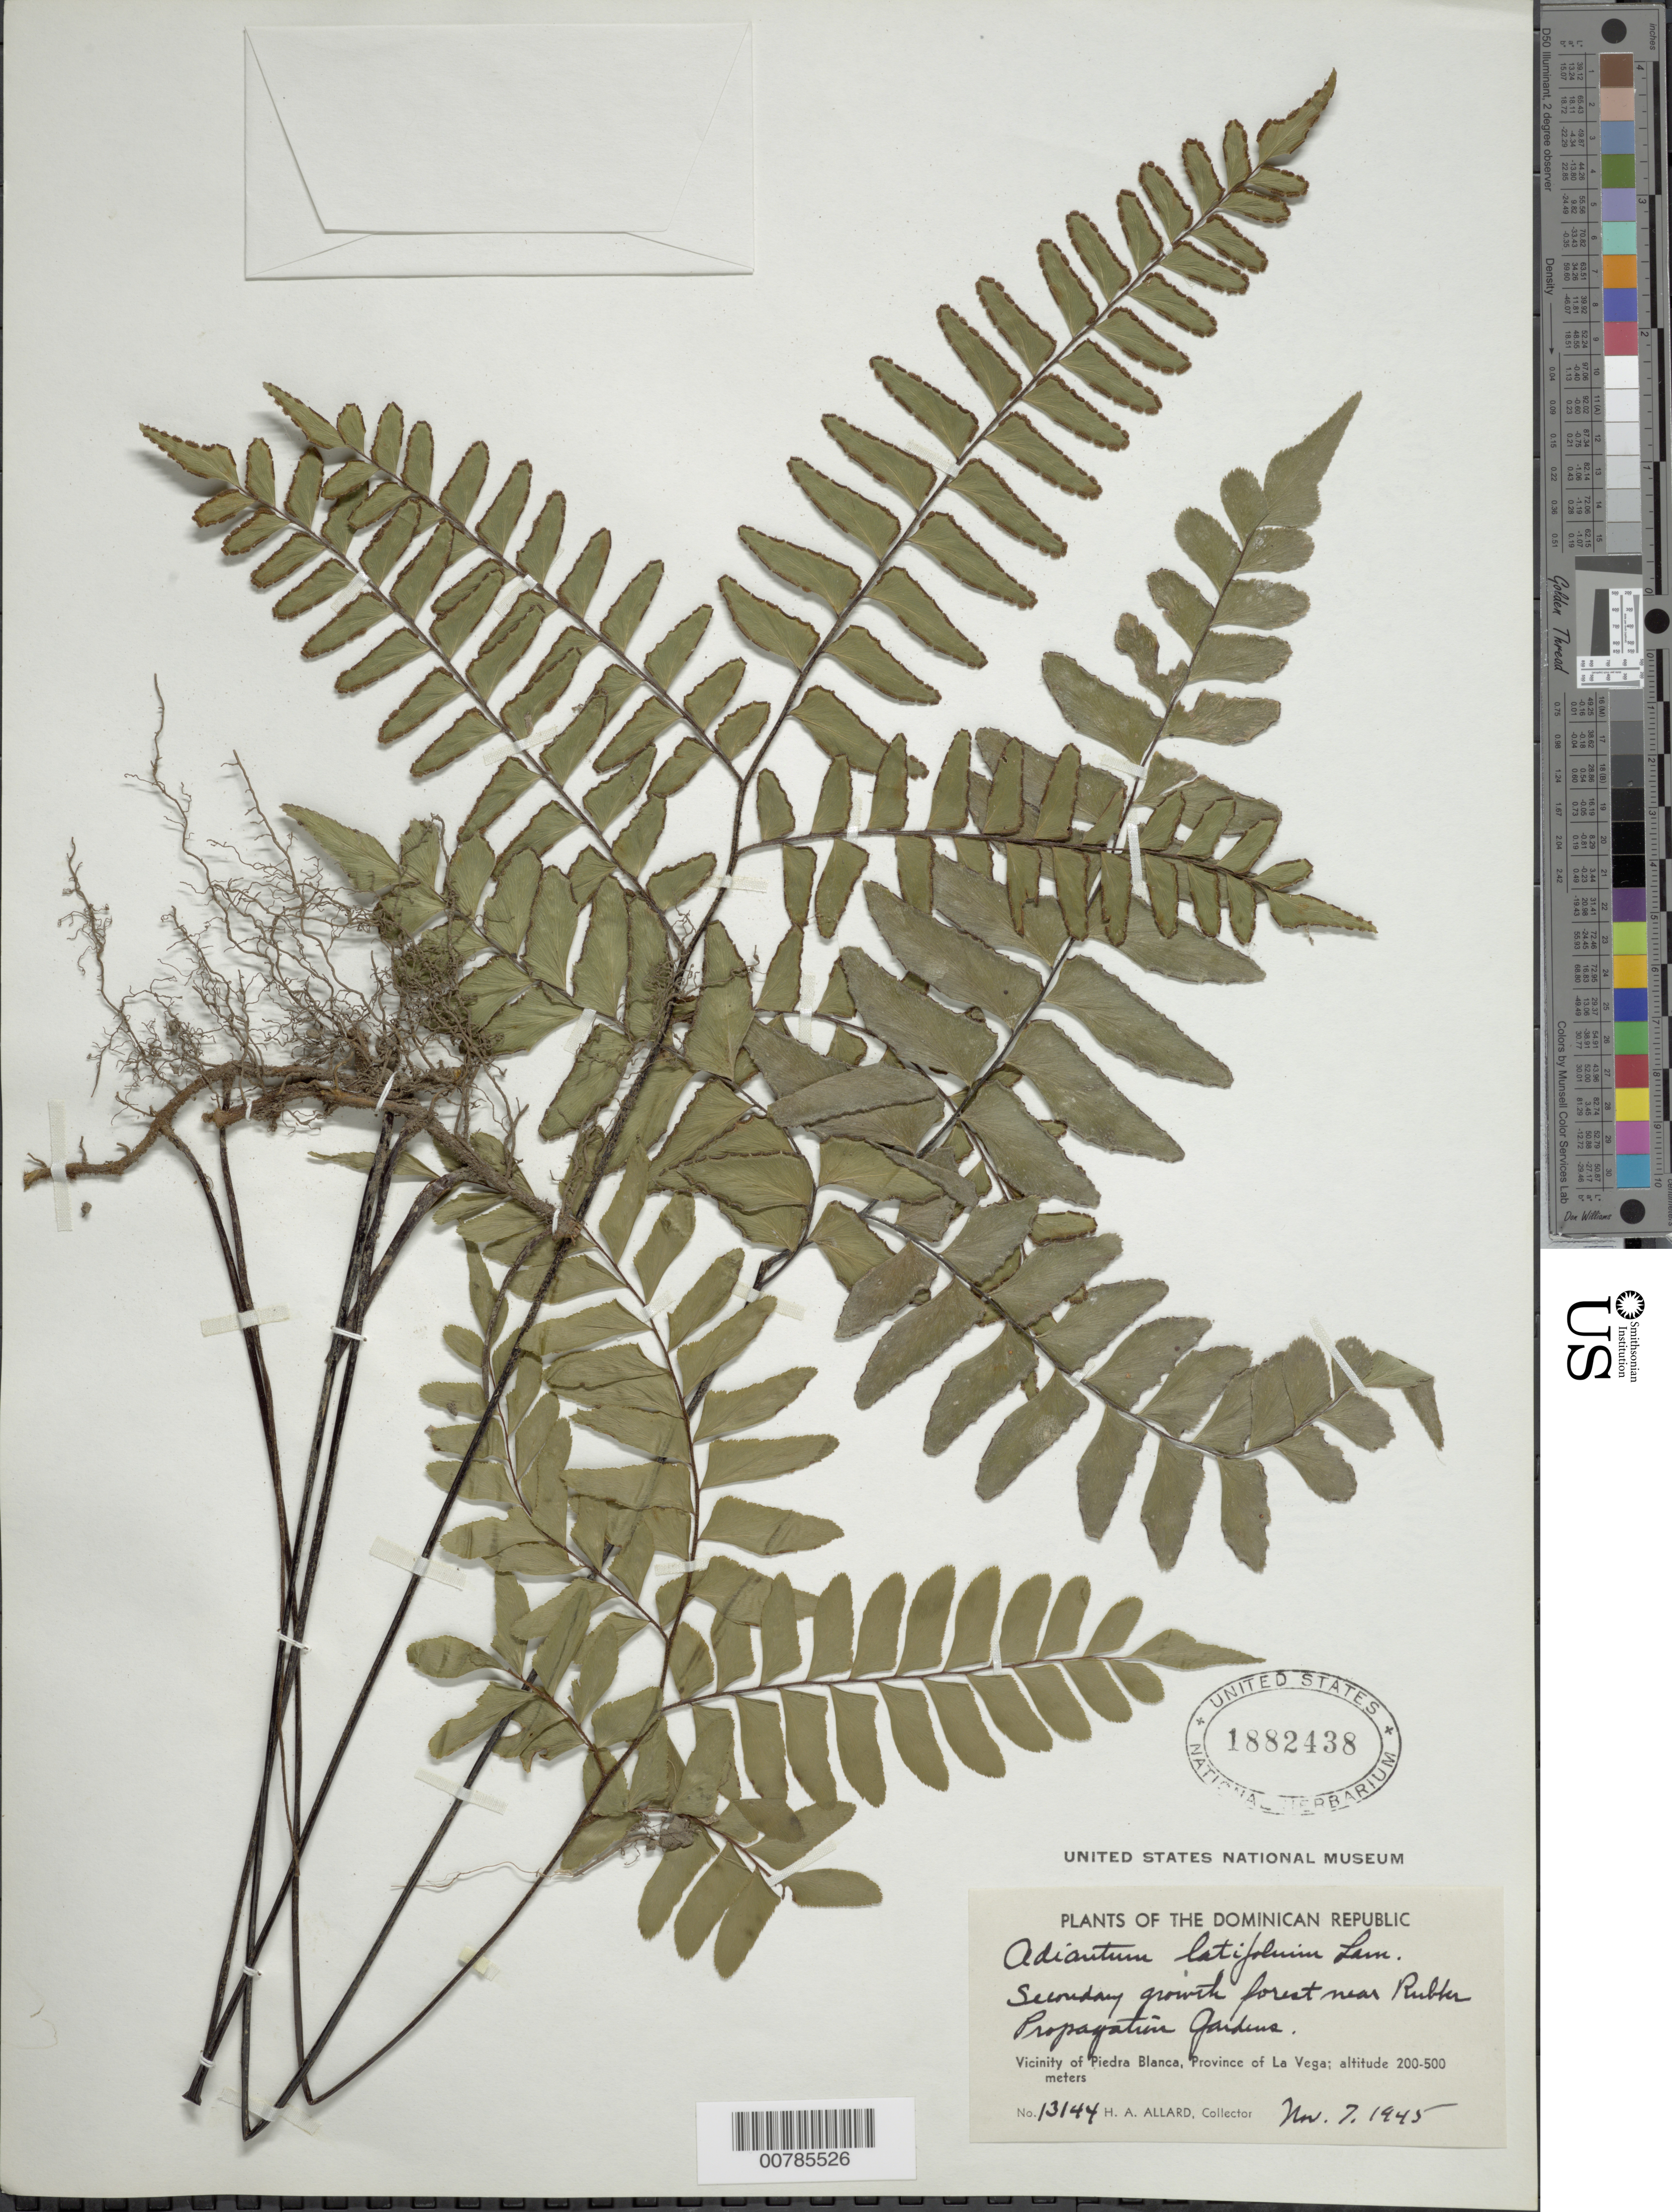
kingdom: Plantae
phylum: Tracheophyta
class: Polypodiopsida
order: Polypodiales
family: Pteridaceae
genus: Adiantum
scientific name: Adiantum latifolium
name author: Lam.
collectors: H. A. Allard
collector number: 13144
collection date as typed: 07 Nov 1945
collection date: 1945-11-07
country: Dominican Republic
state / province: La Vega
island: Hispaniola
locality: Piedra Blanca vicinity, near Rubber Plantation Gardens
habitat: Secondary growth forest near plantation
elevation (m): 200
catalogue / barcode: US 1882438